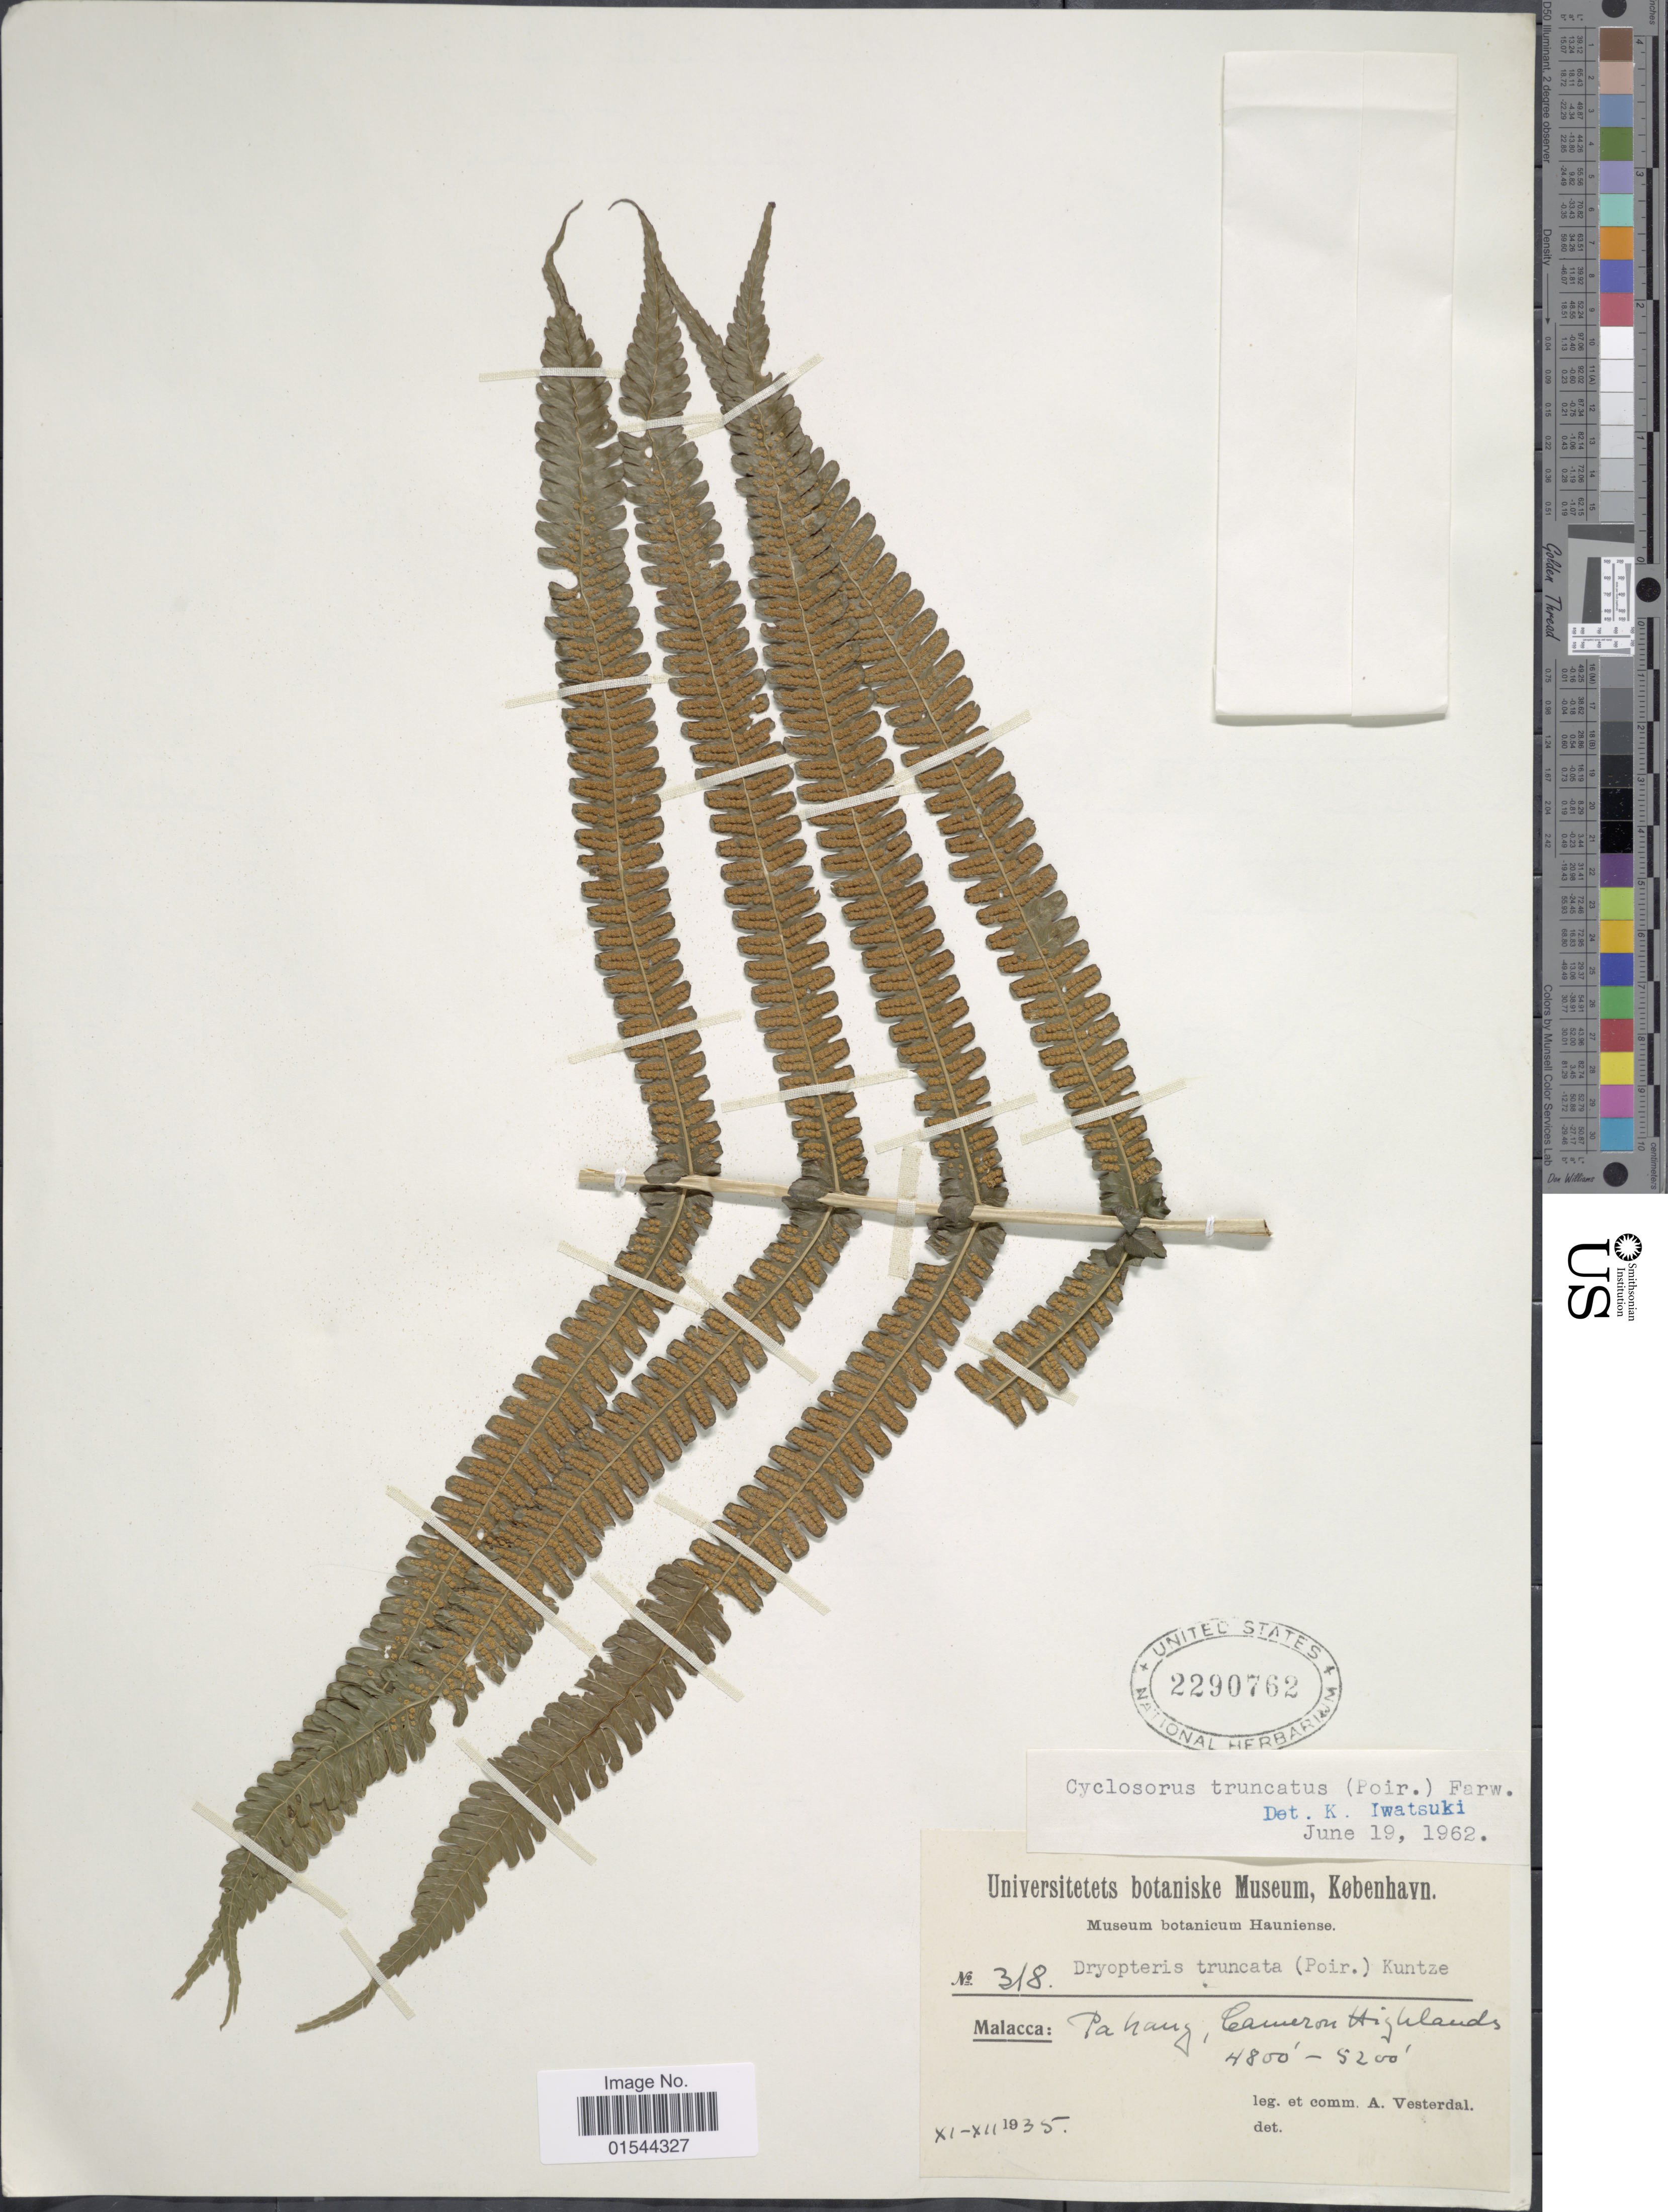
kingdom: Plantae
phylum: Tracheophyta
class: Polypodiopsida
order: Polypodiales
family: Thelypteridaceae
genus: Pneumatopteris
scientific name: Pneumatopteris truncata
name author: (Poir.) Holttum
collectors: A. Vesterdal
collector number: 318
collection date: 1935-11/1935-12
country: Malaysia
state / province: Pahang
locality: Malacca: Cameron Highlands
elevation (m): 1463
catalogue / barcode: US 2290762